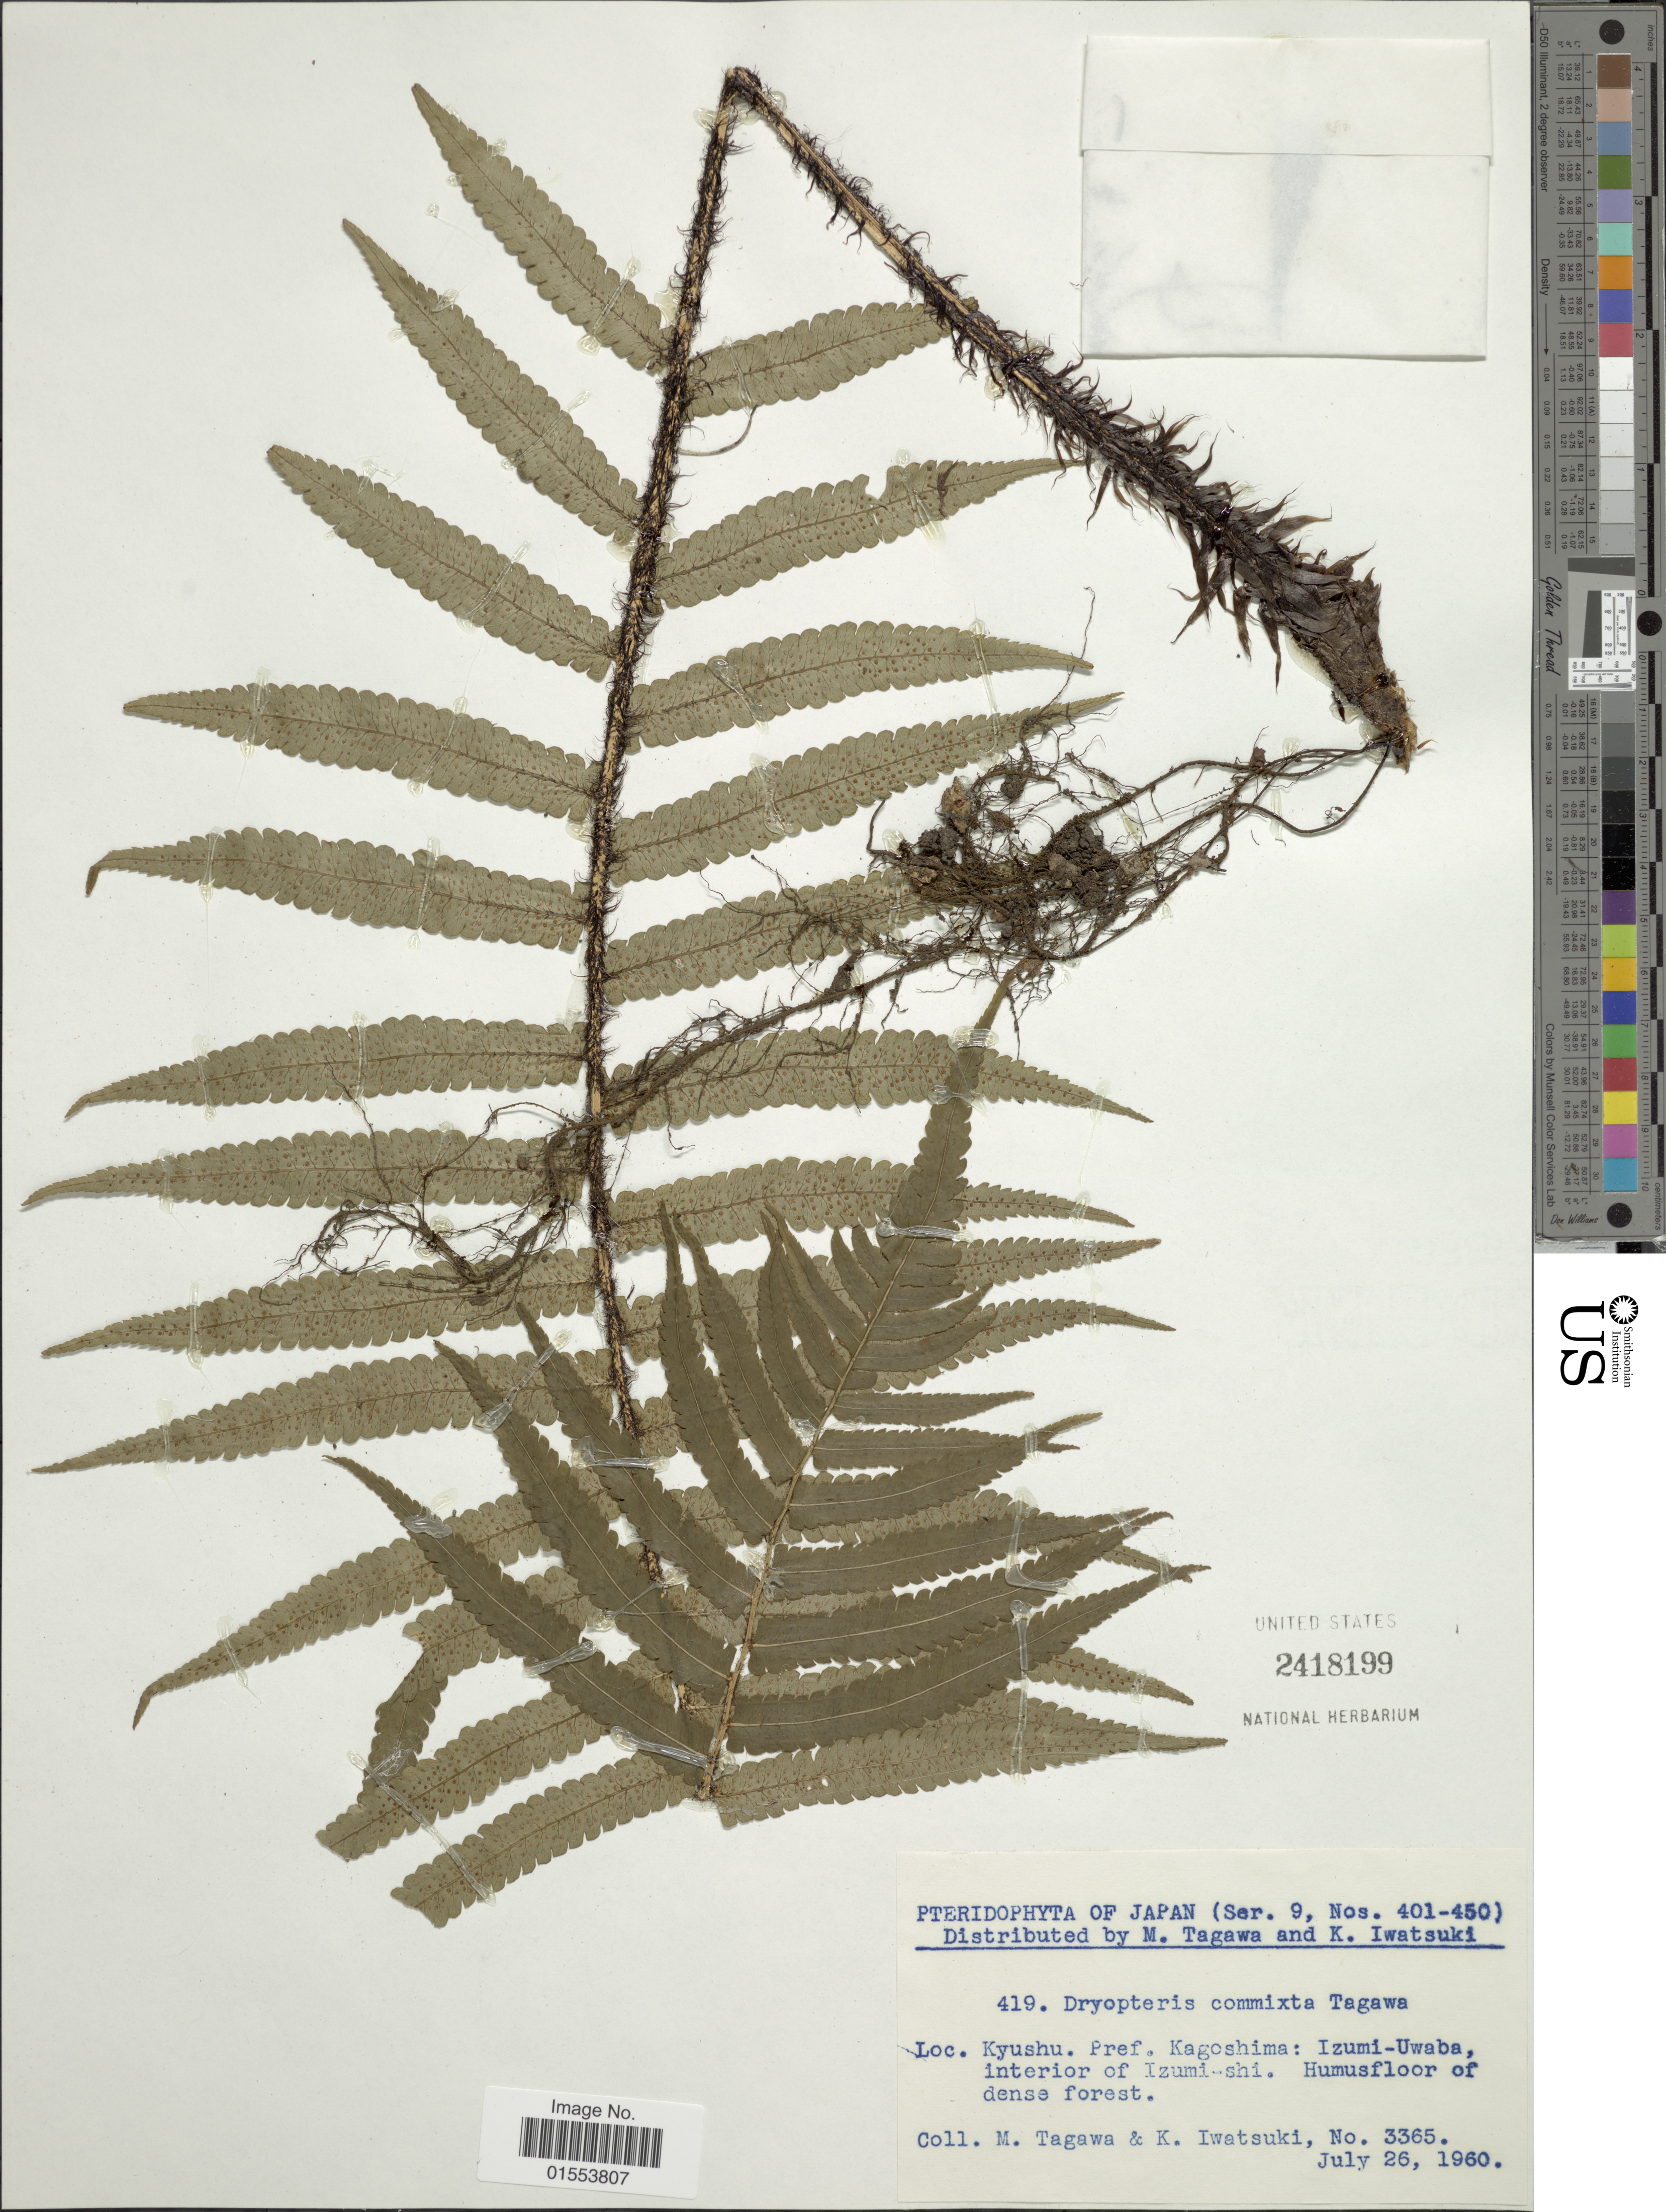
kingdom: Plantae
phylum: Tracheophyta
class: Polypodiopsida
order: Polypodiales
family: Dryopteridaceae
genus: Dryopteris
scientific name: Dryopteris commixta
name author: Tagawa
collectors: M. Tagawa & K. Iwatsuki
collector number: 3365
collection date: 1960-07-26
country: Japan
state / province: Kagosima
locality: Japan, Kyushu. Pref.Kagoshima: Izumu-Uwaba interior of Izumi-shi.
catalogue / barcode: US 2418199